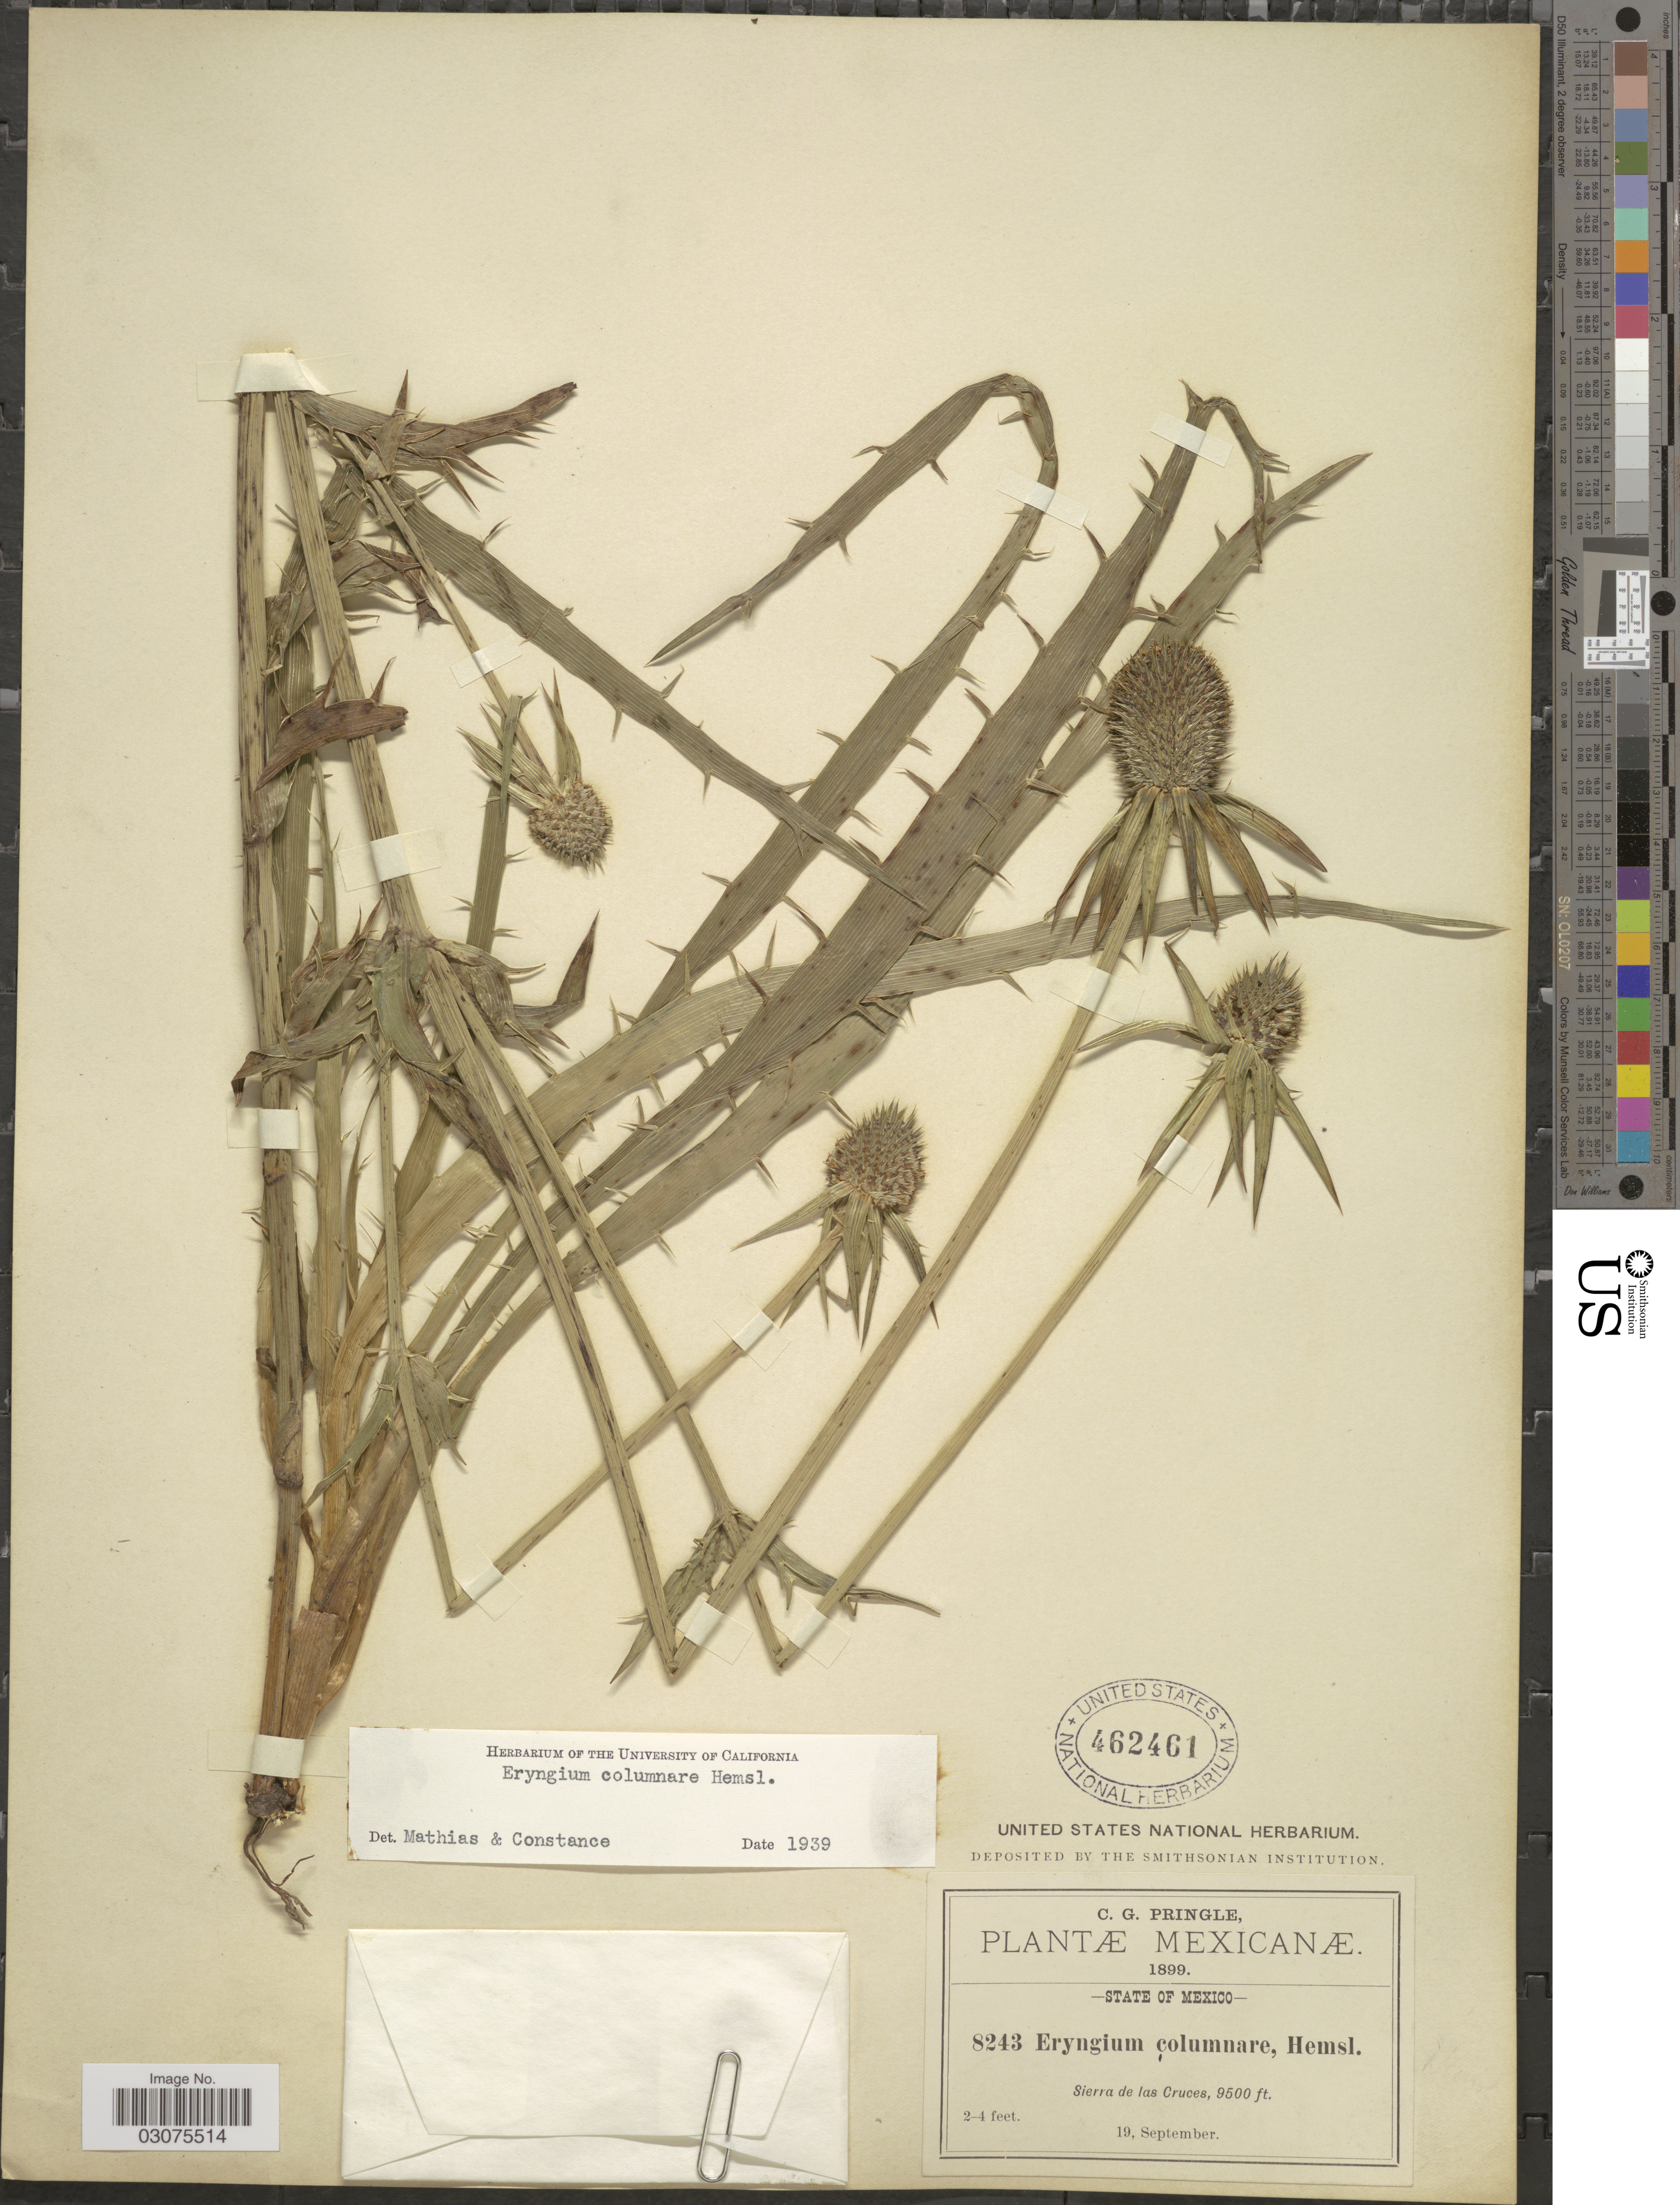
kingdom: Plantae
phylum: Tracheophyta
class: Magnoliopsida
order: Apiales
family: Apiaceae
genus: Eryngium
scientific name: Eryngium columnare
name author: Hemsl.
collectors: C. G. Pringle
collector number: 8243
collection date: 1899-09-19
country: Mexico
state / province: México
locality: Sierra de las Cruces.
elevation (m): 2896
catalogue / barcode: US 462461